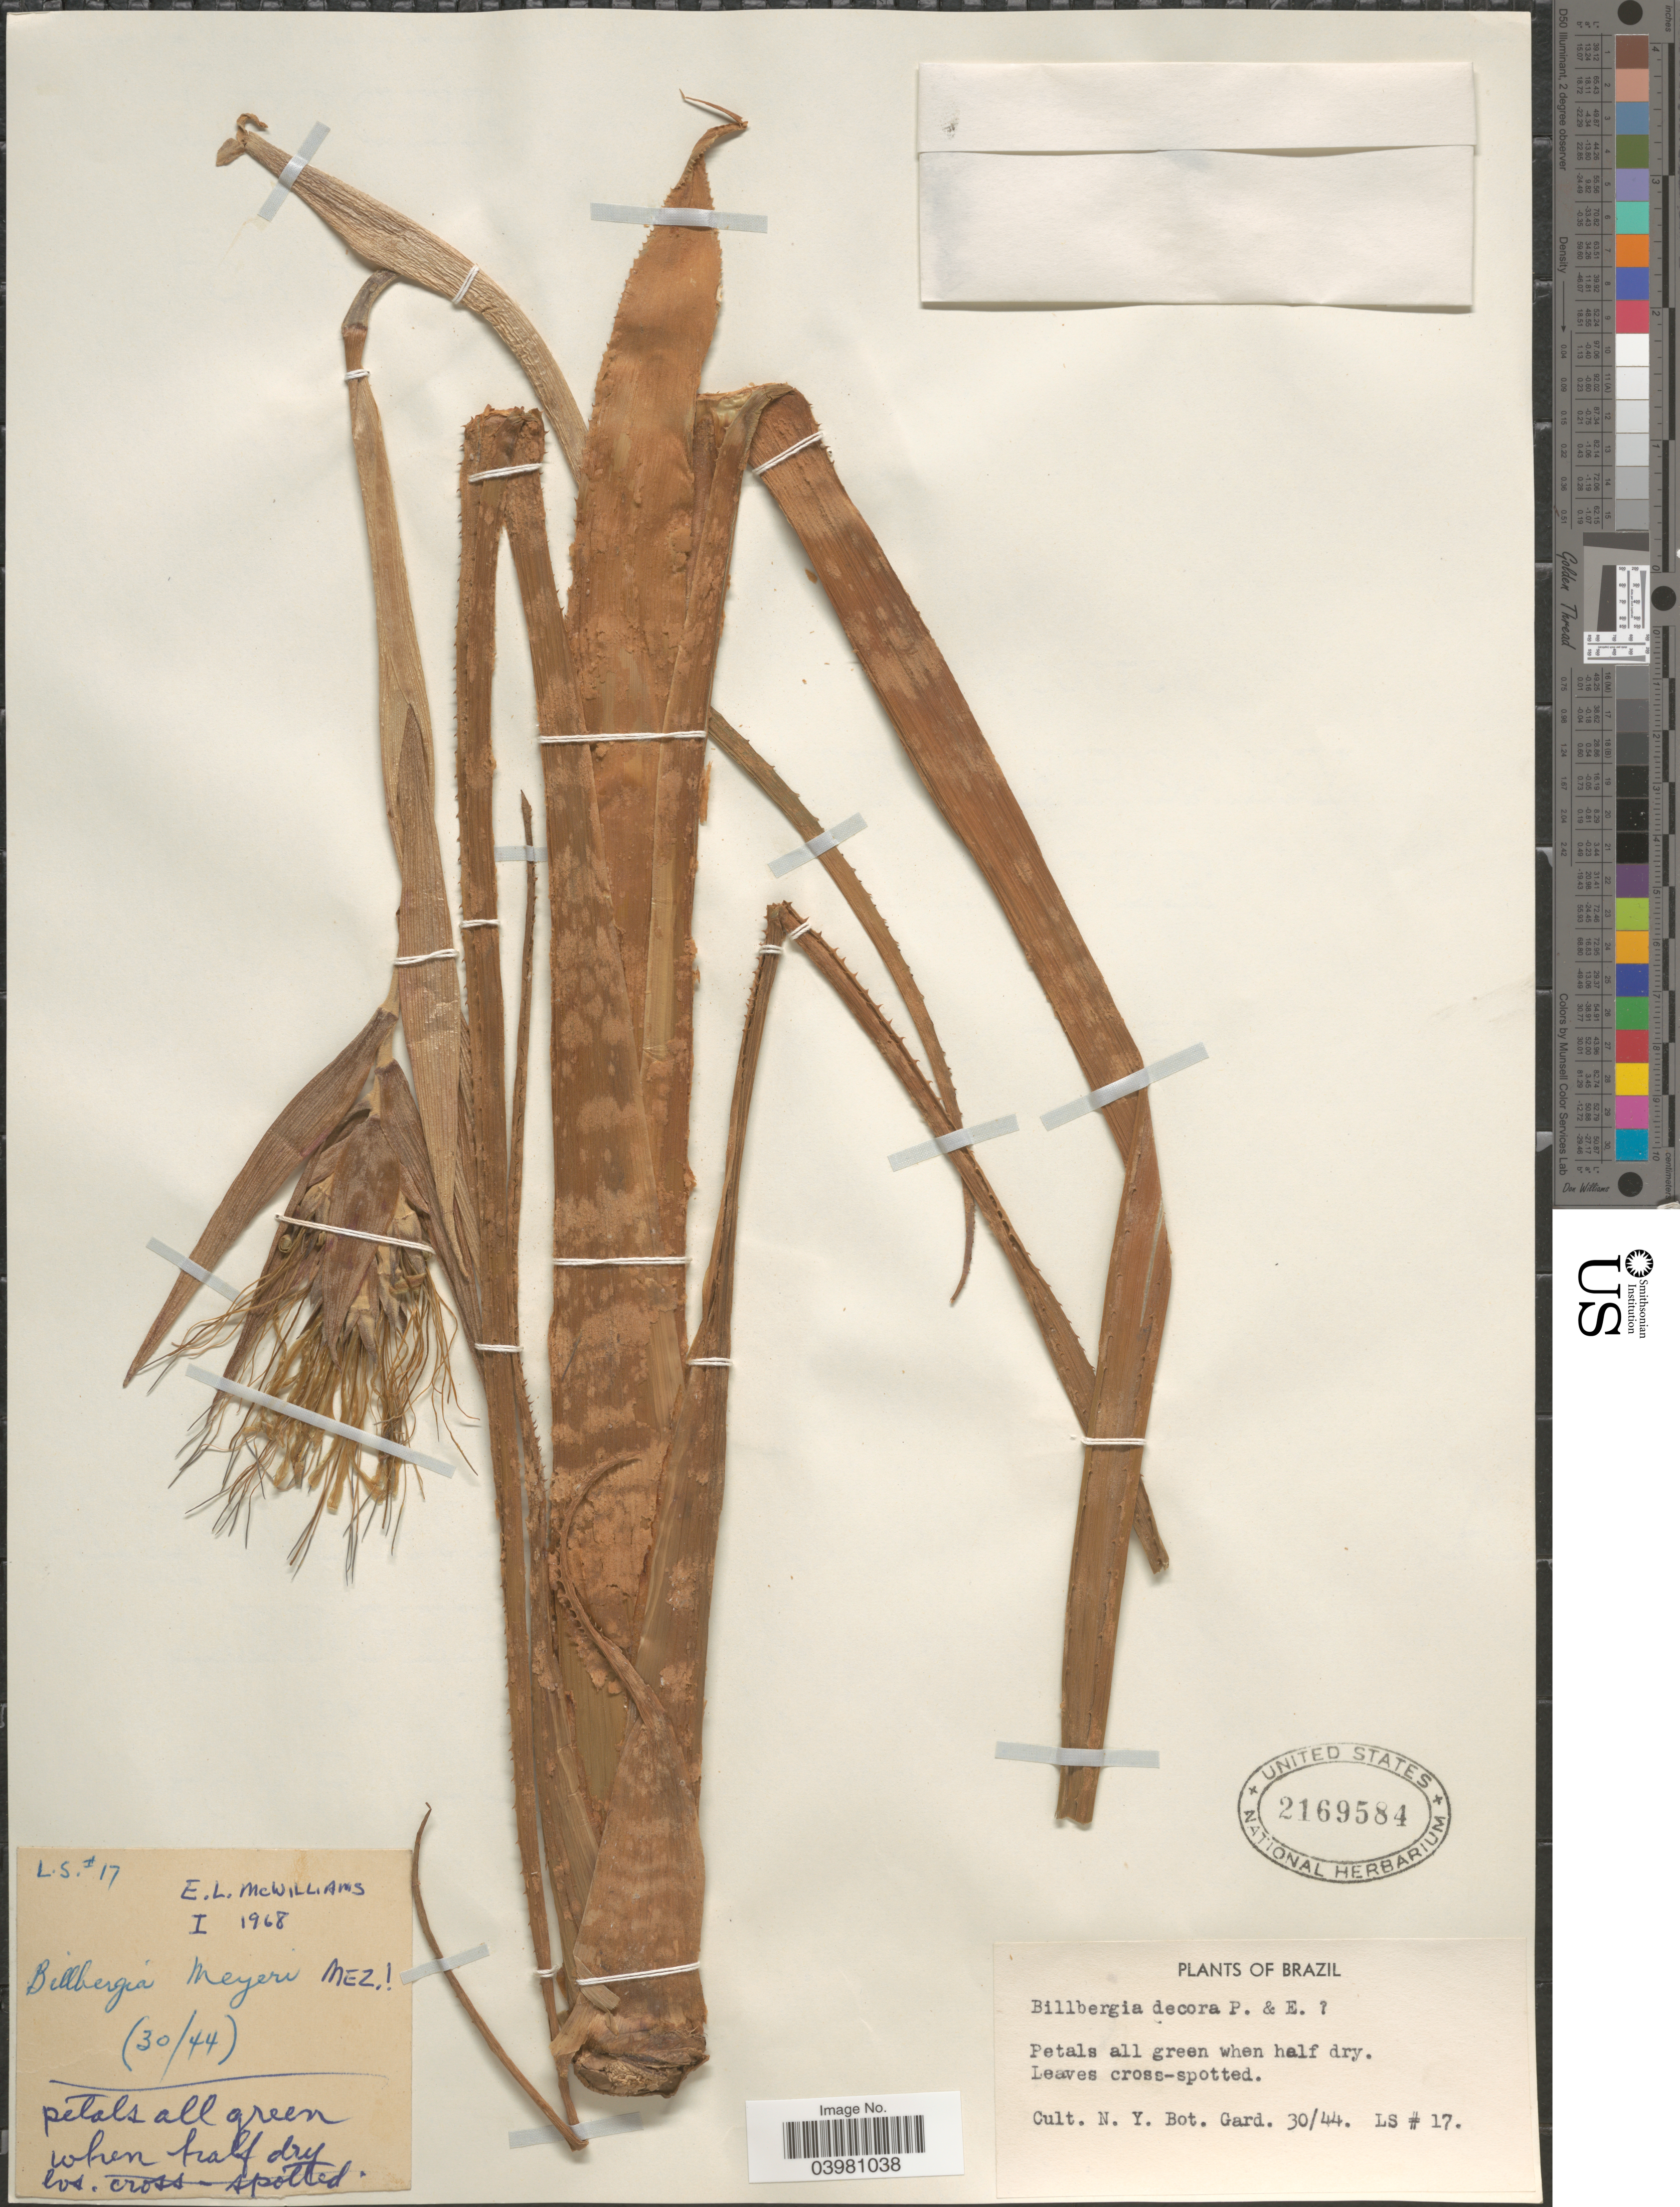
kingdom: Plantae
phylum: Tracheophyta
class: Liliopsida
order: Poales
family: Bromeliaceae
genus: Billbergia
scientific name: Billbergia meyeri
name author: Mez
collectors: L. S.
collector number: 17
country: United States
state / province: New York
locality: N.Y. Bot. Gard. 30/44.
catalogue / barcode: US 2169584